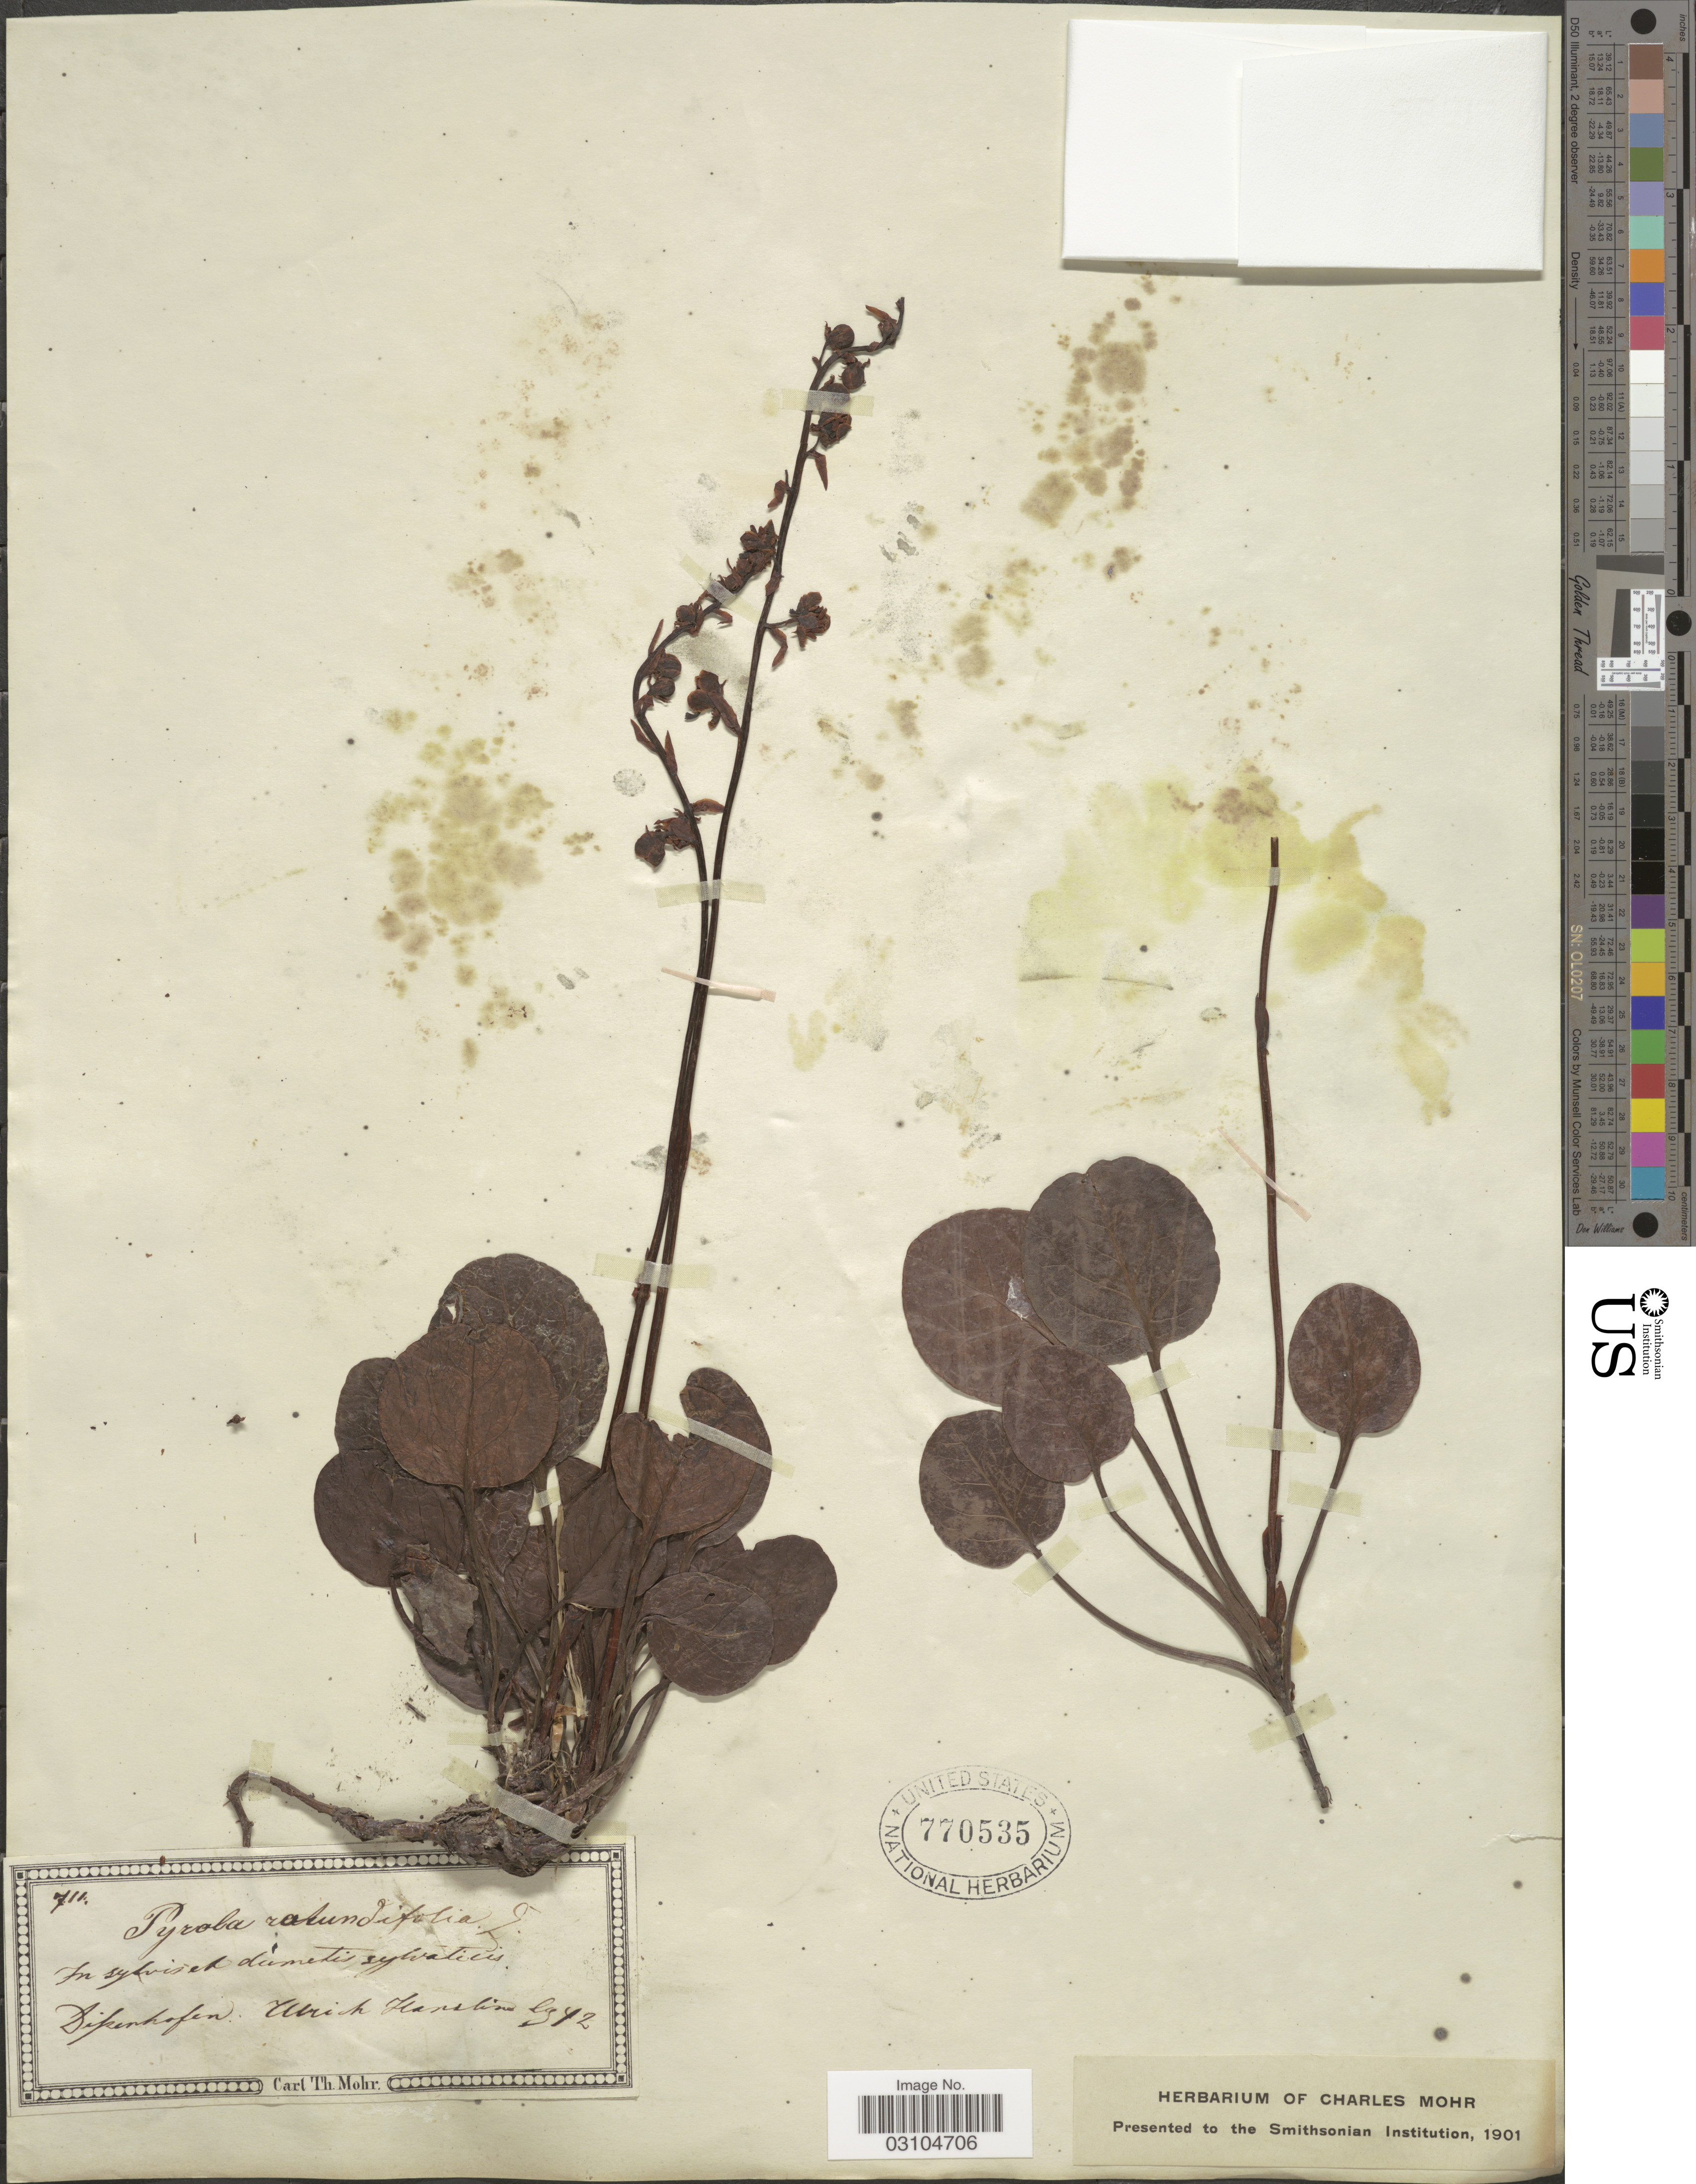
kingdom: Plantae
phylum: Tracheophyta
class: Magnoliopsida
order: Ericales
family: Ericaceae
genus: Pyrola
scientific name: Pyrola rotundifolia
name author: L.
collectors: C. T. Mohr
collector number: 711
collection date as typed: Transcribed d/m/y: //42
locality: Dissenhofen. Ulrich Hansbin. [unsure placement] [interpreted]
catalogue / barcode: US 770535